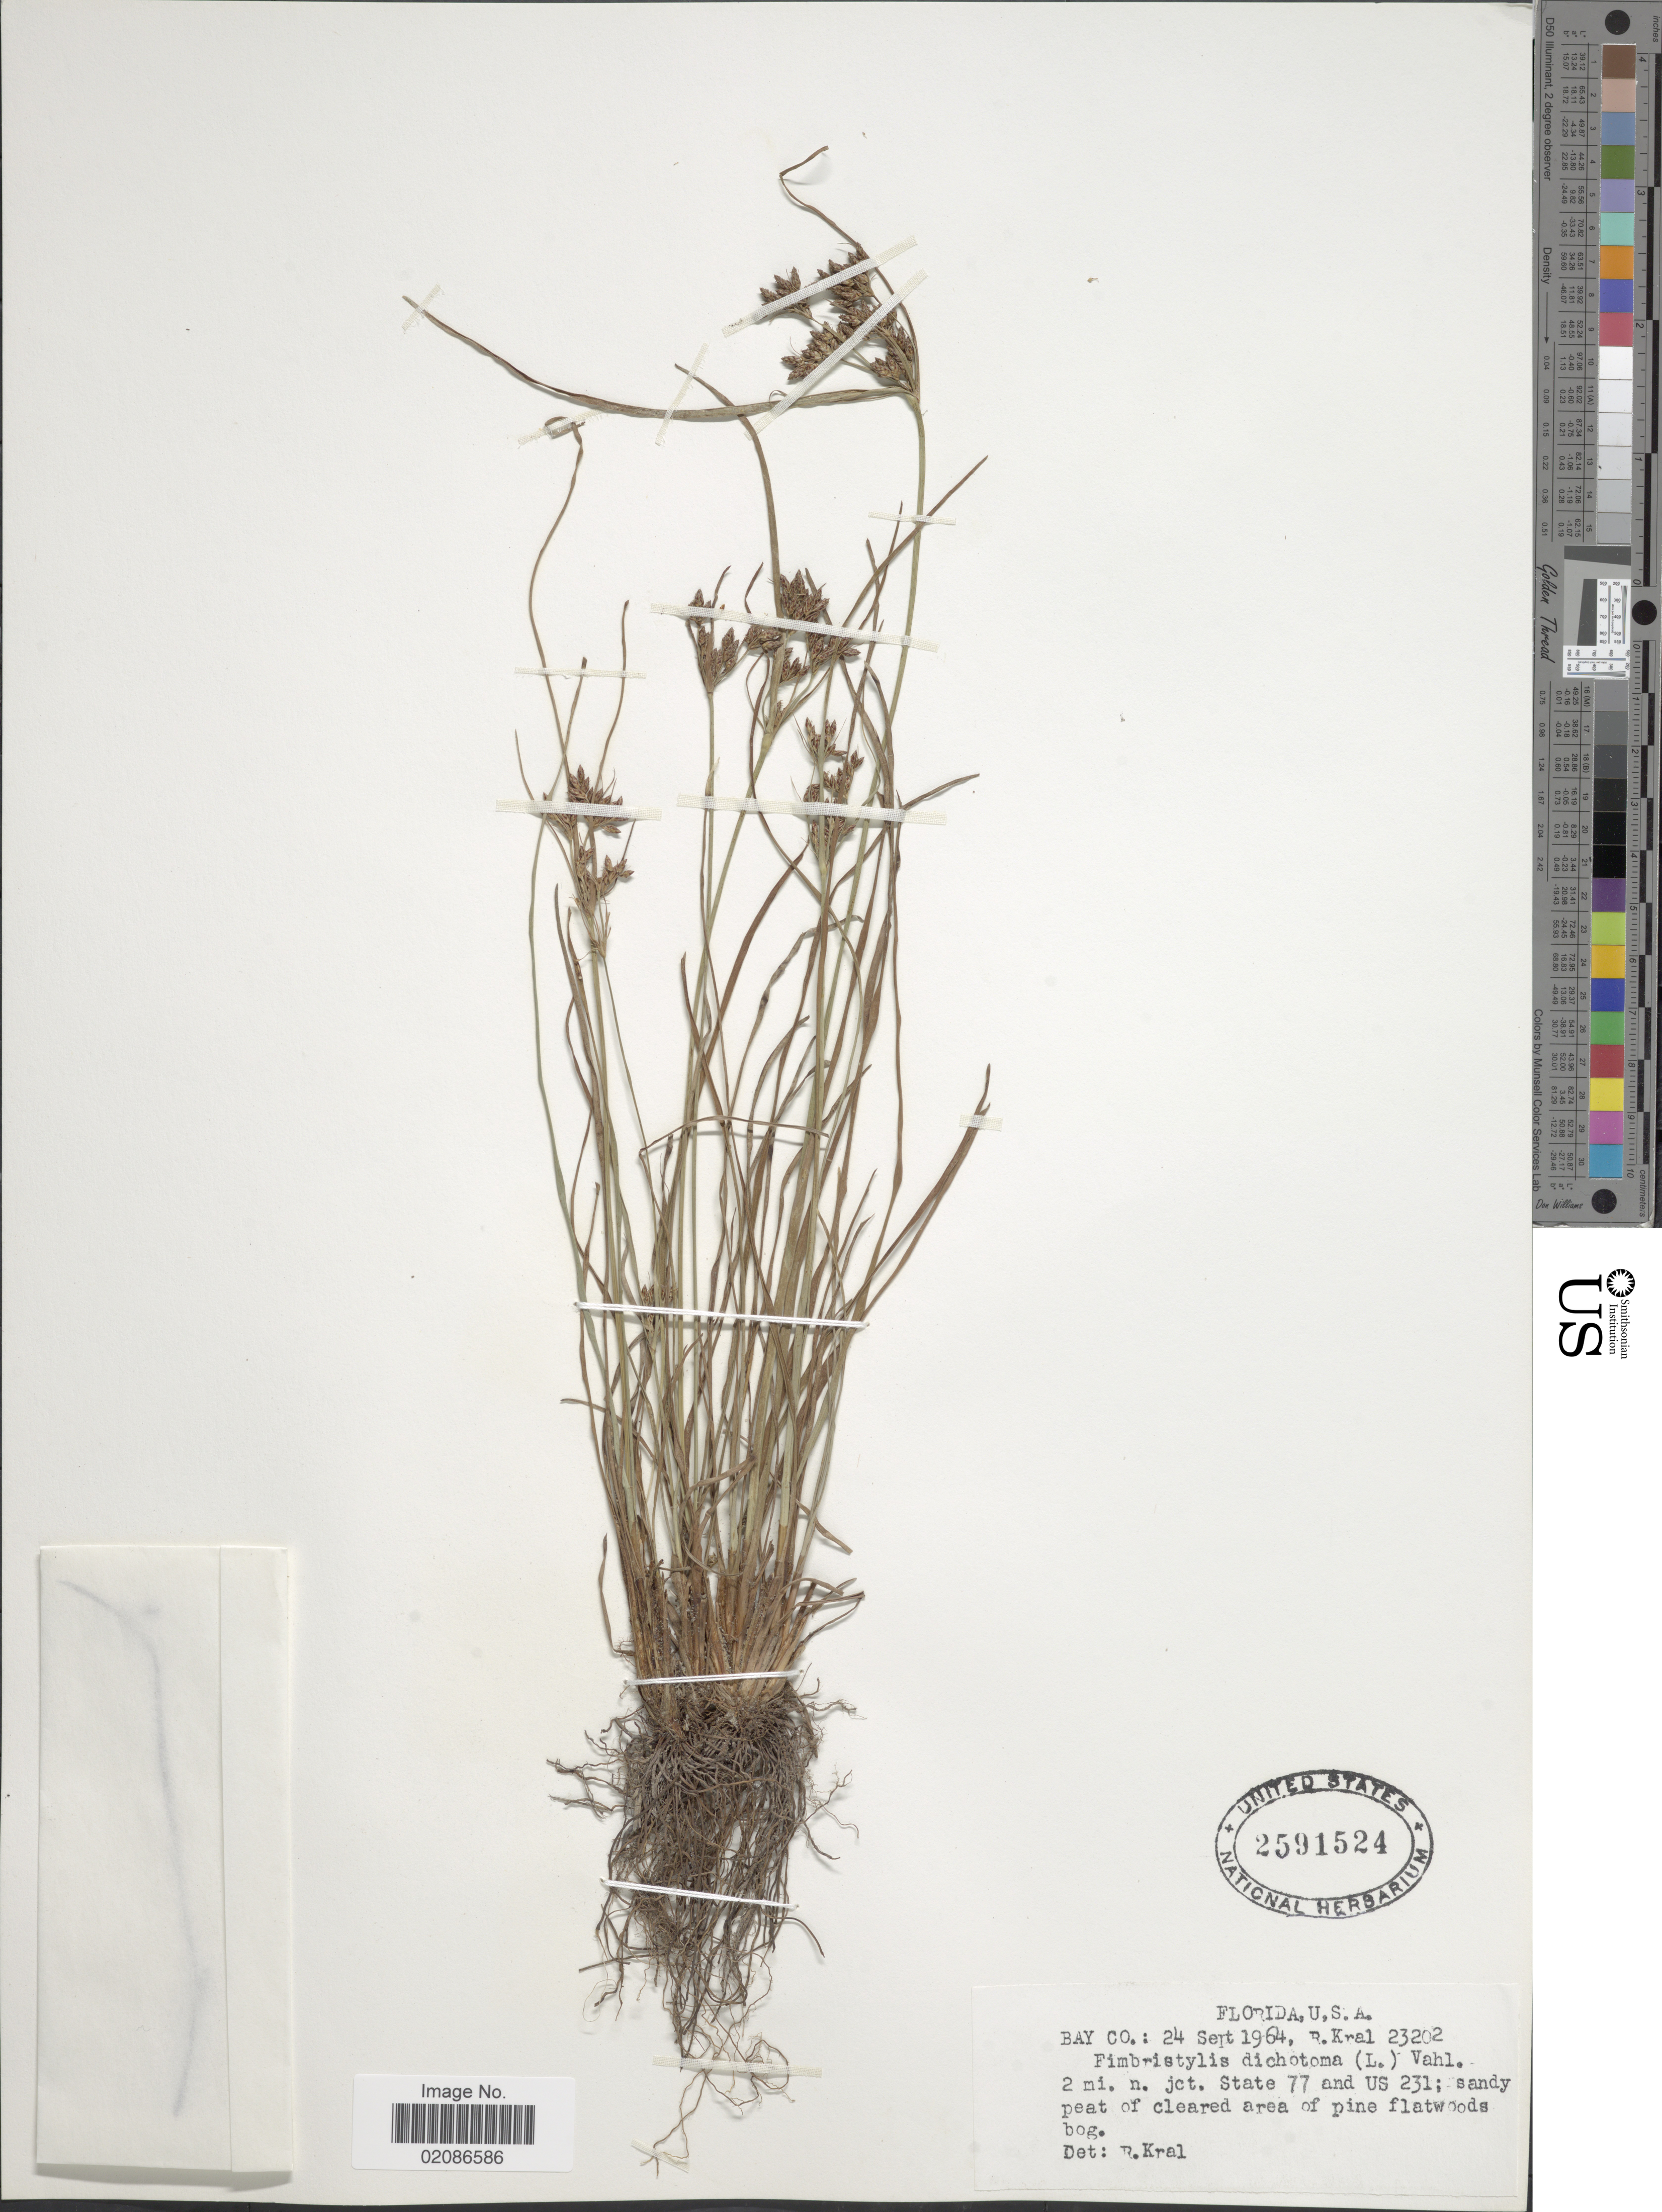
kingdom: Plantae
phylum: Tracheophyta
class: Liliopsida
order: Poales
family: Cyperaceae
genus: Fimbristylis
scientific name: Fimbristylis dichotoma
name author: (L.) Vahl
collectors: R. Kral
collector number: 23202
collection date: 1964-09-24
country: United States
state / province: Florida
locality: Bay Co; 2 mi n jct State 77 and US 231; sandy peat of cleared area of pine flatwoods bog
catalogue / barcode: US 2591524